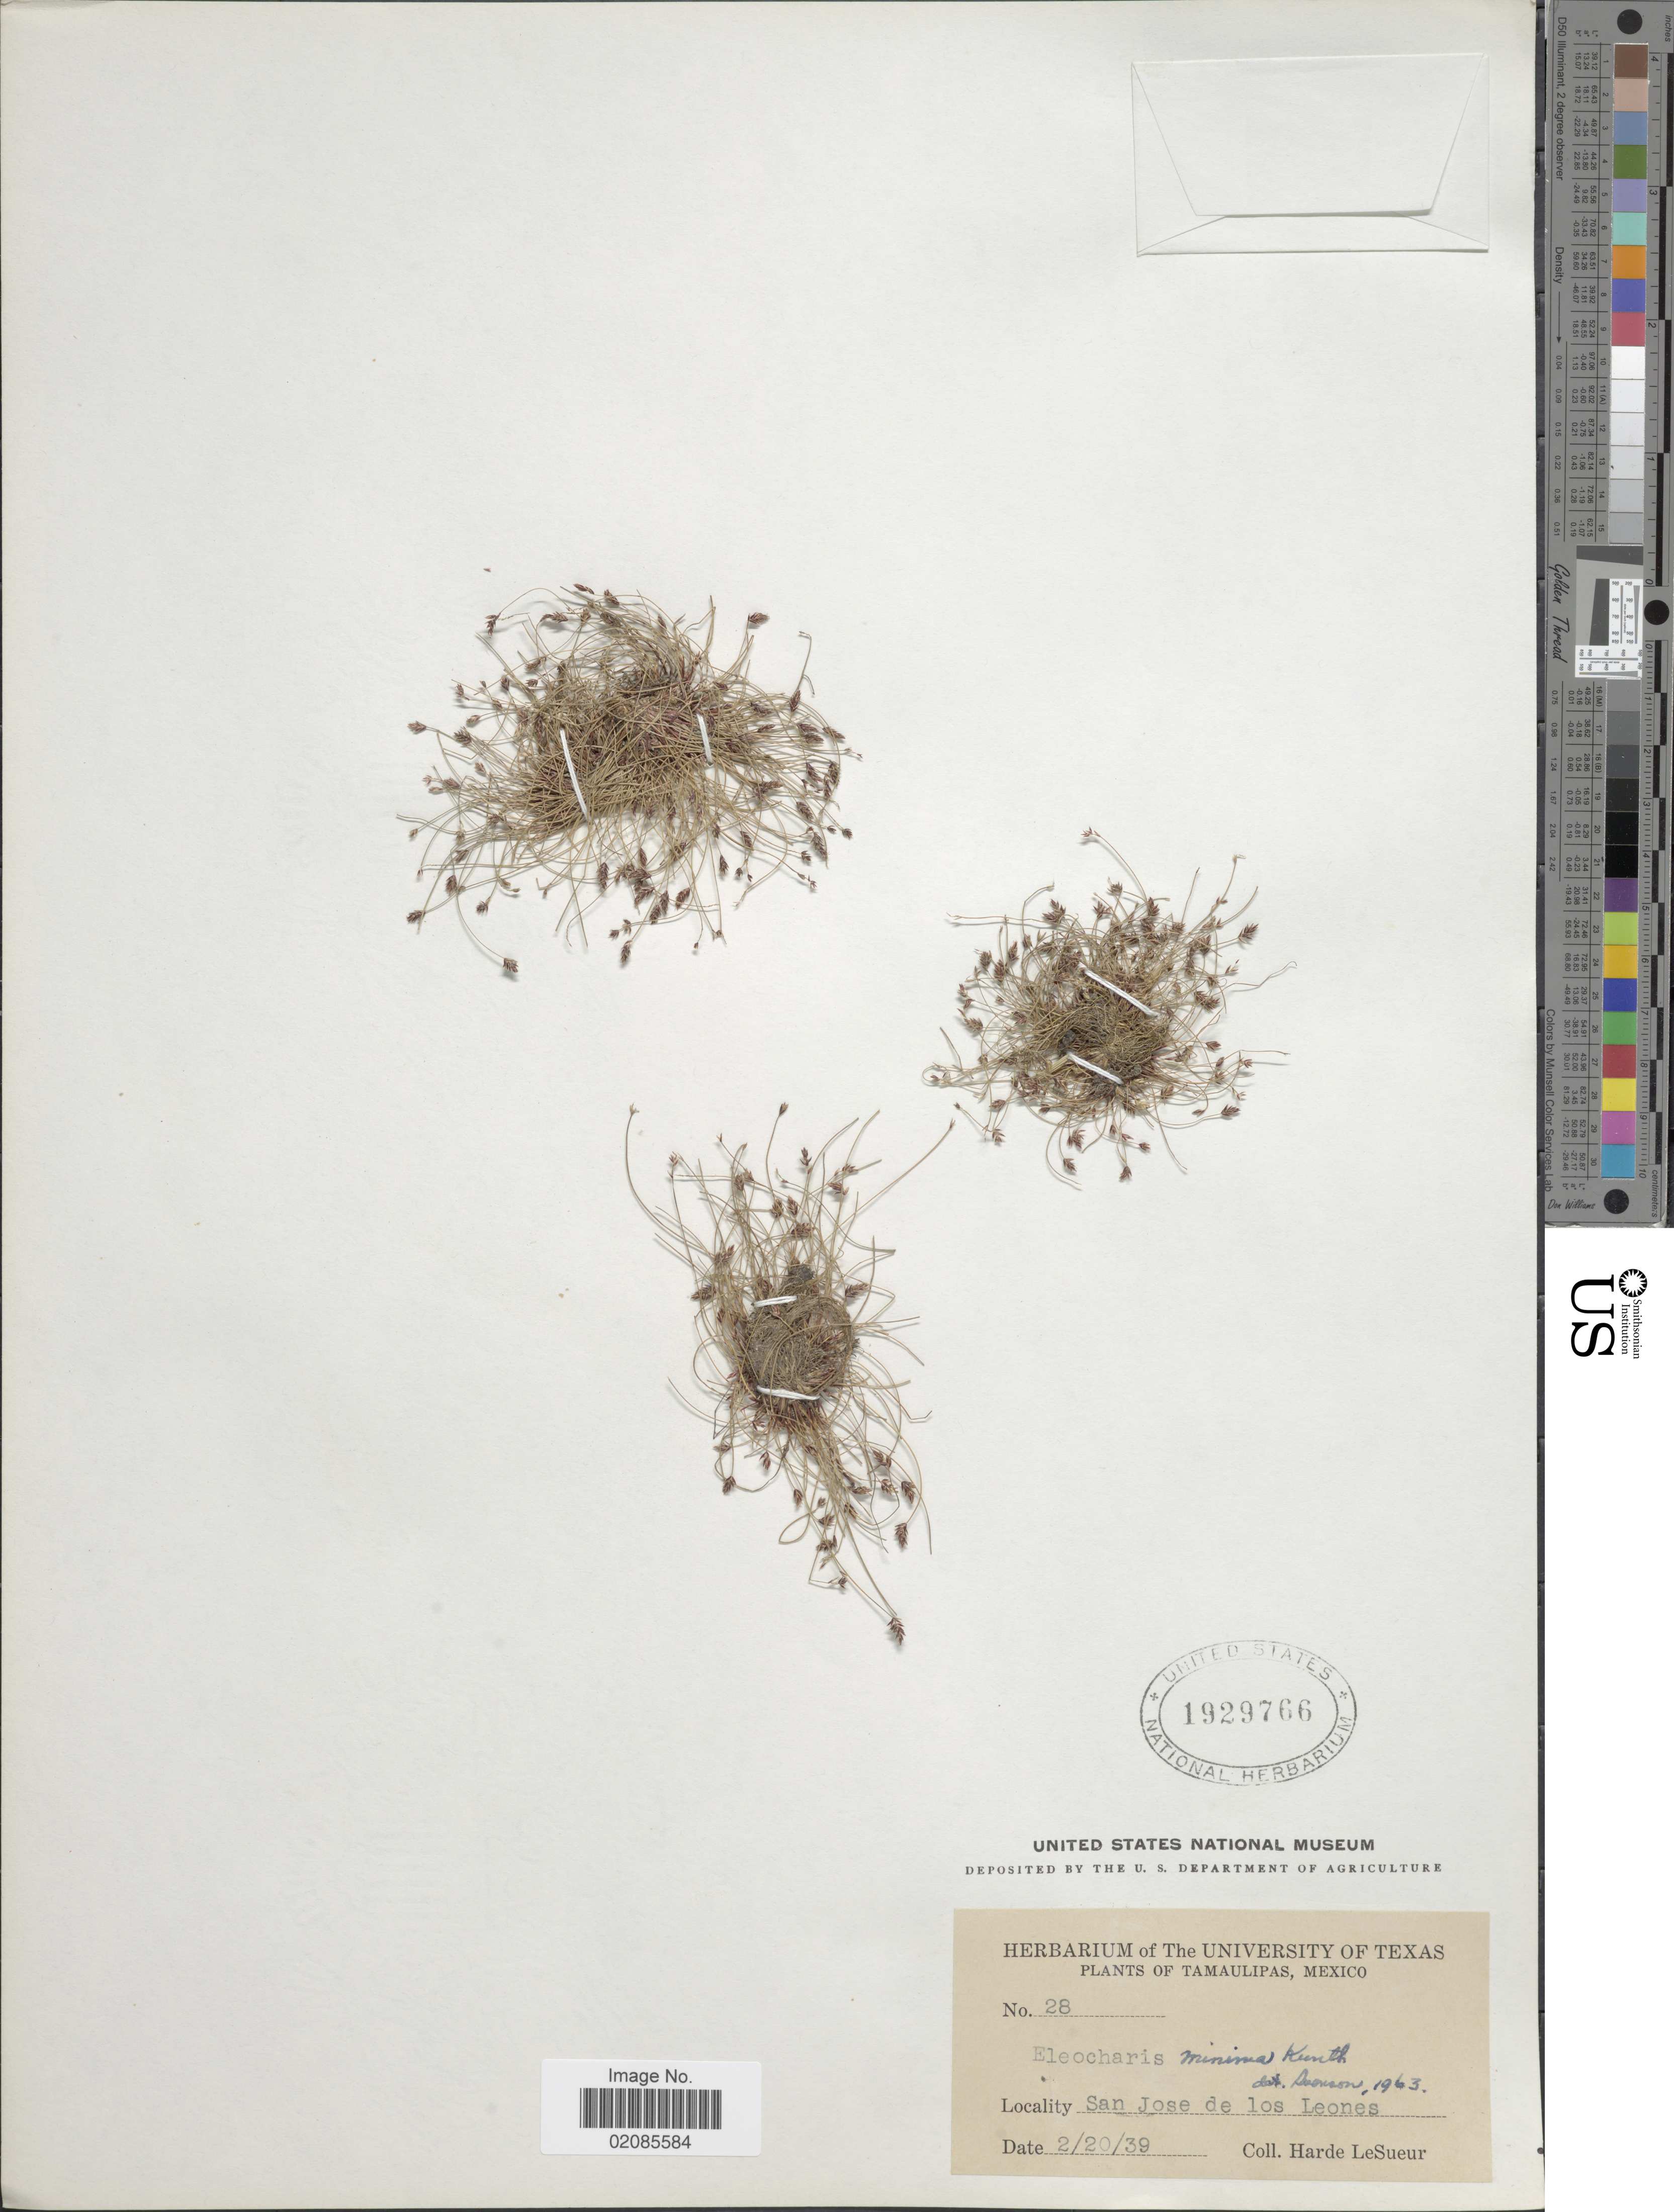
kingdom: Plantae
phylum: Tracheophyta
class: Liliopsida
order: Poales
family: Cyperaceae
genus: Eleocharis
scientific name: Eleocharis minima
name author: Kunth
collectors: H. LeSueur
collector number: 28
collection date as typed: Transcribed d/m/y: 20/2/39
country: Mexico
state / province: Tamaulipas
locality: San Jose de los Leones.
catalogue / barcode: US 1929766